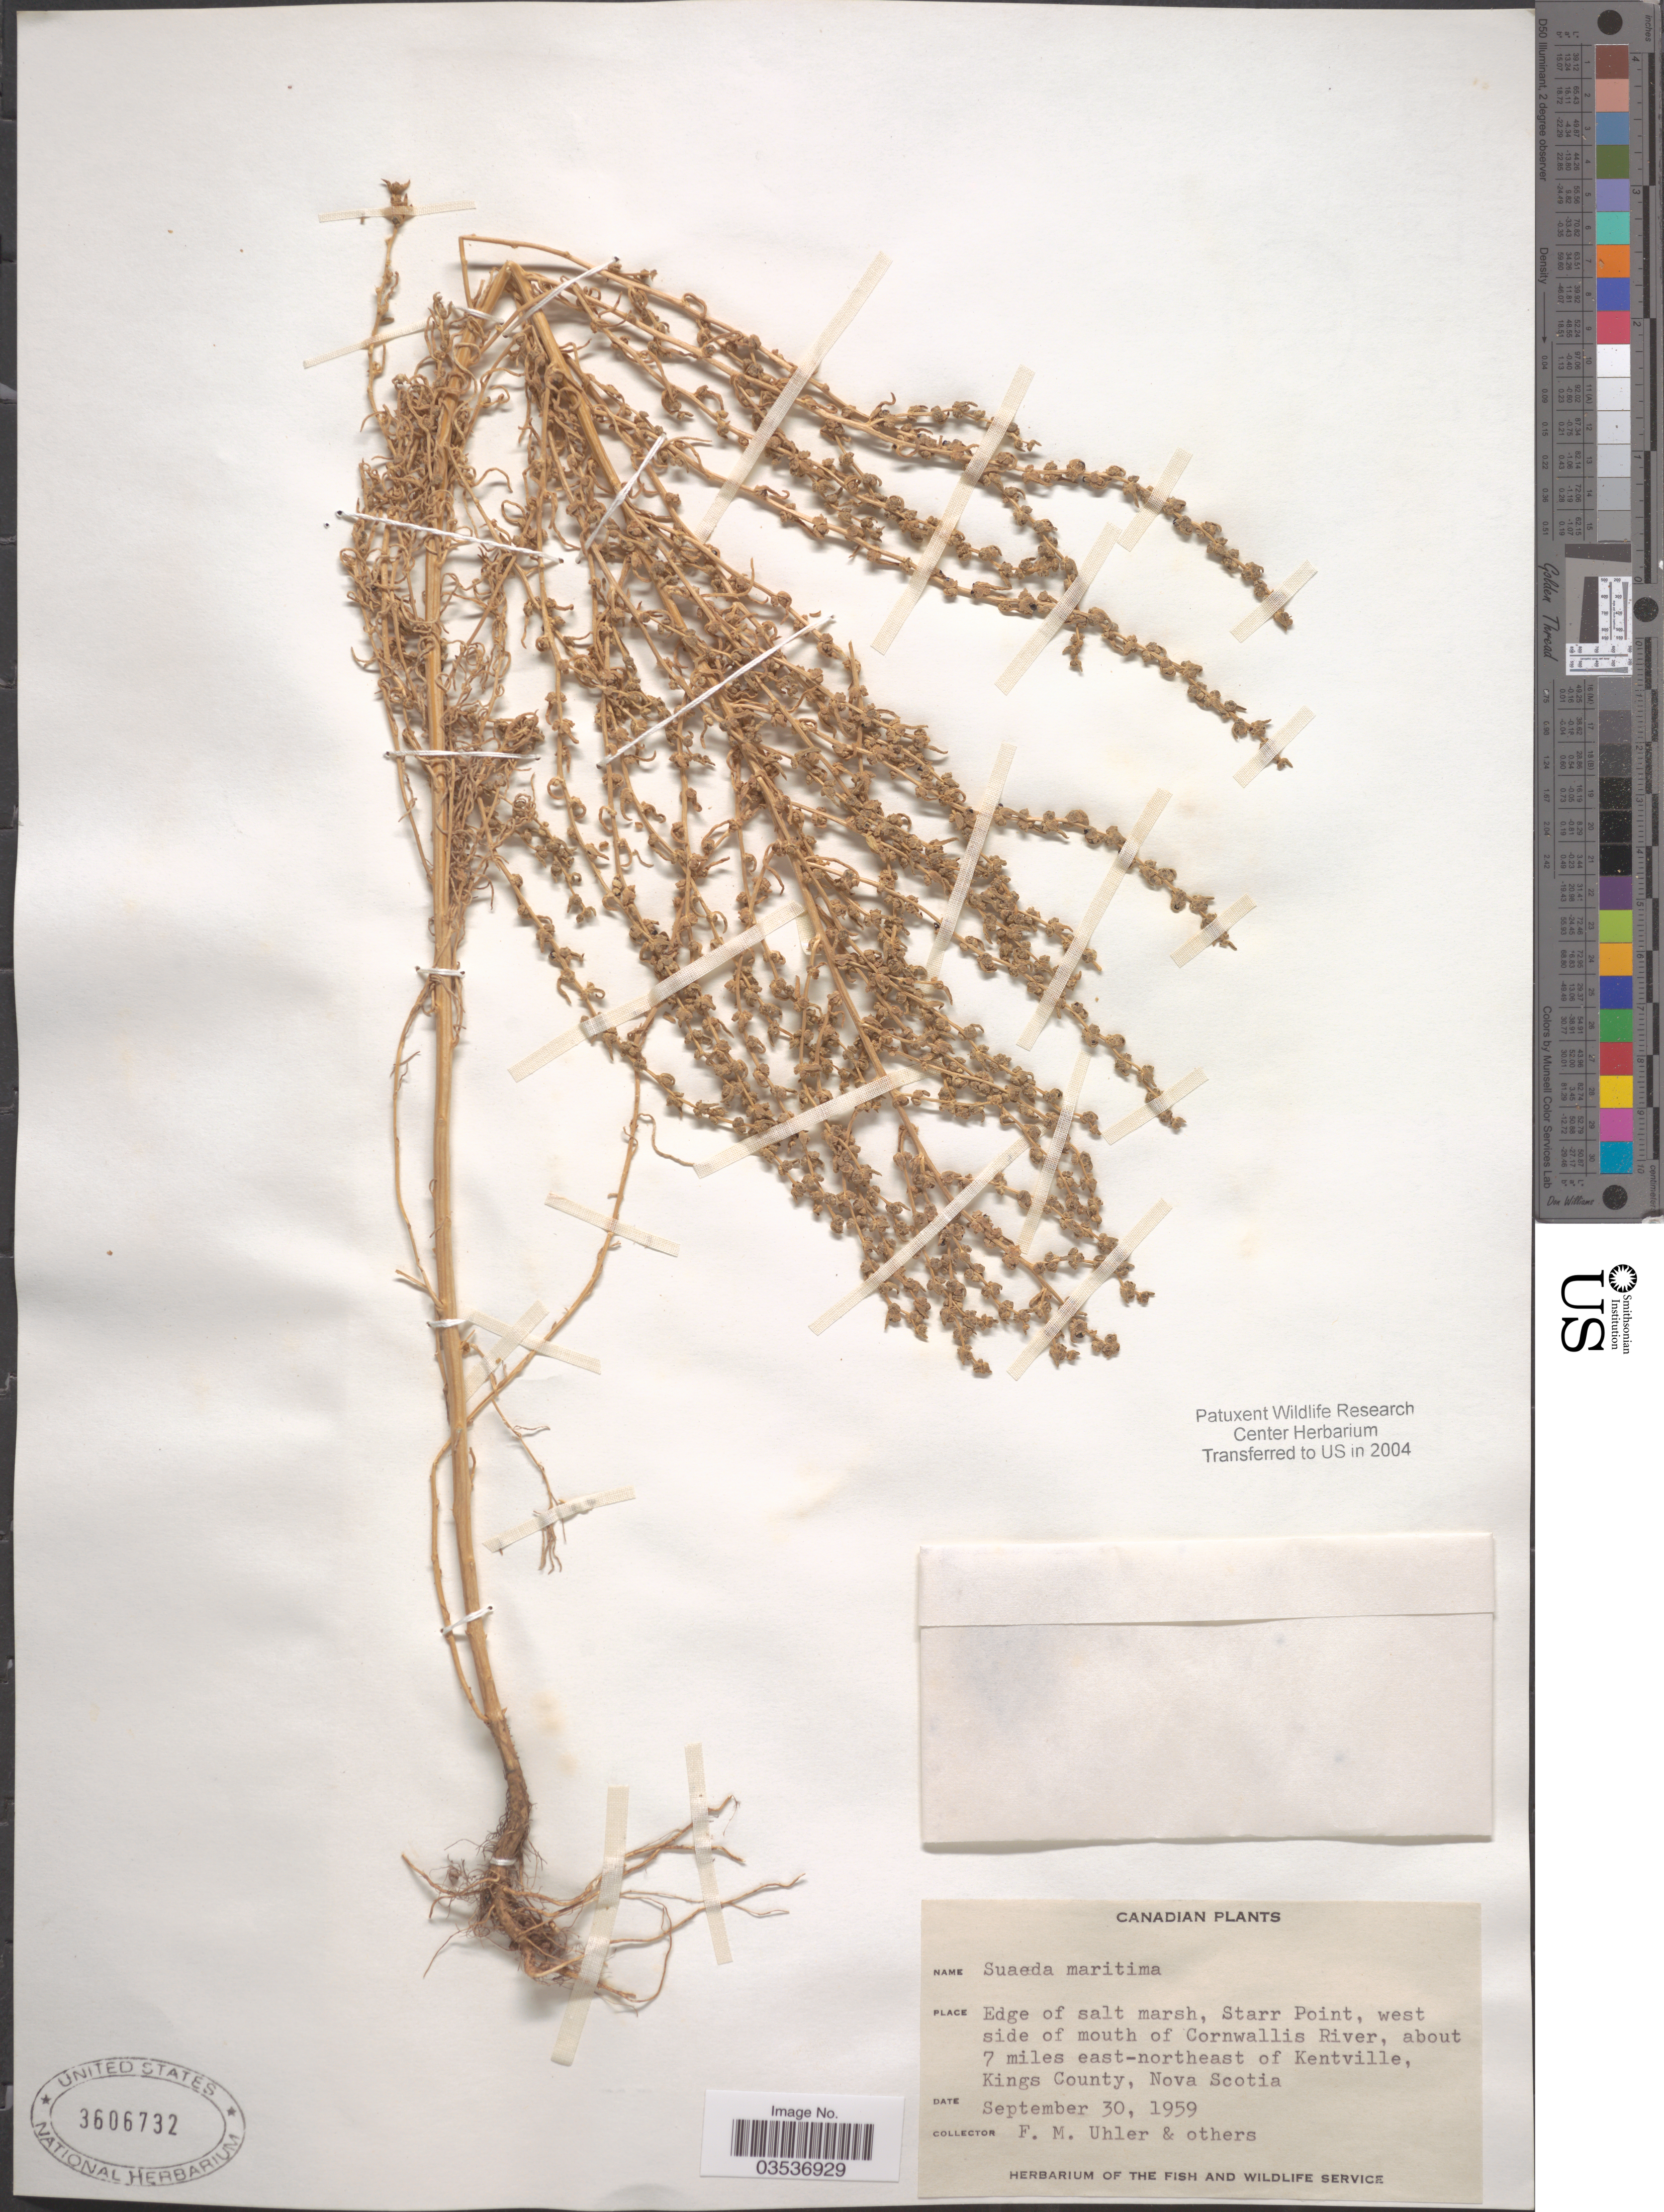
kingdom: Plantae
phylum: Tracheophyta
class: Magnoliopsida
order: Caryophyllales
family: Amaranthaceae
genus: Suaeda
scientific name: Suaeda maritima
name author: (L.) Dumort.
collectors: F. M. Uhler & et al.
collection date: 1959-09-30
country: Canada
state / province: Nova Scotia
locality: Starr Point, west side of mouth of Cornwallis River, about 7 miles east-northeast of Kentville, Kings County.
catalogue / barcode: US 3606732